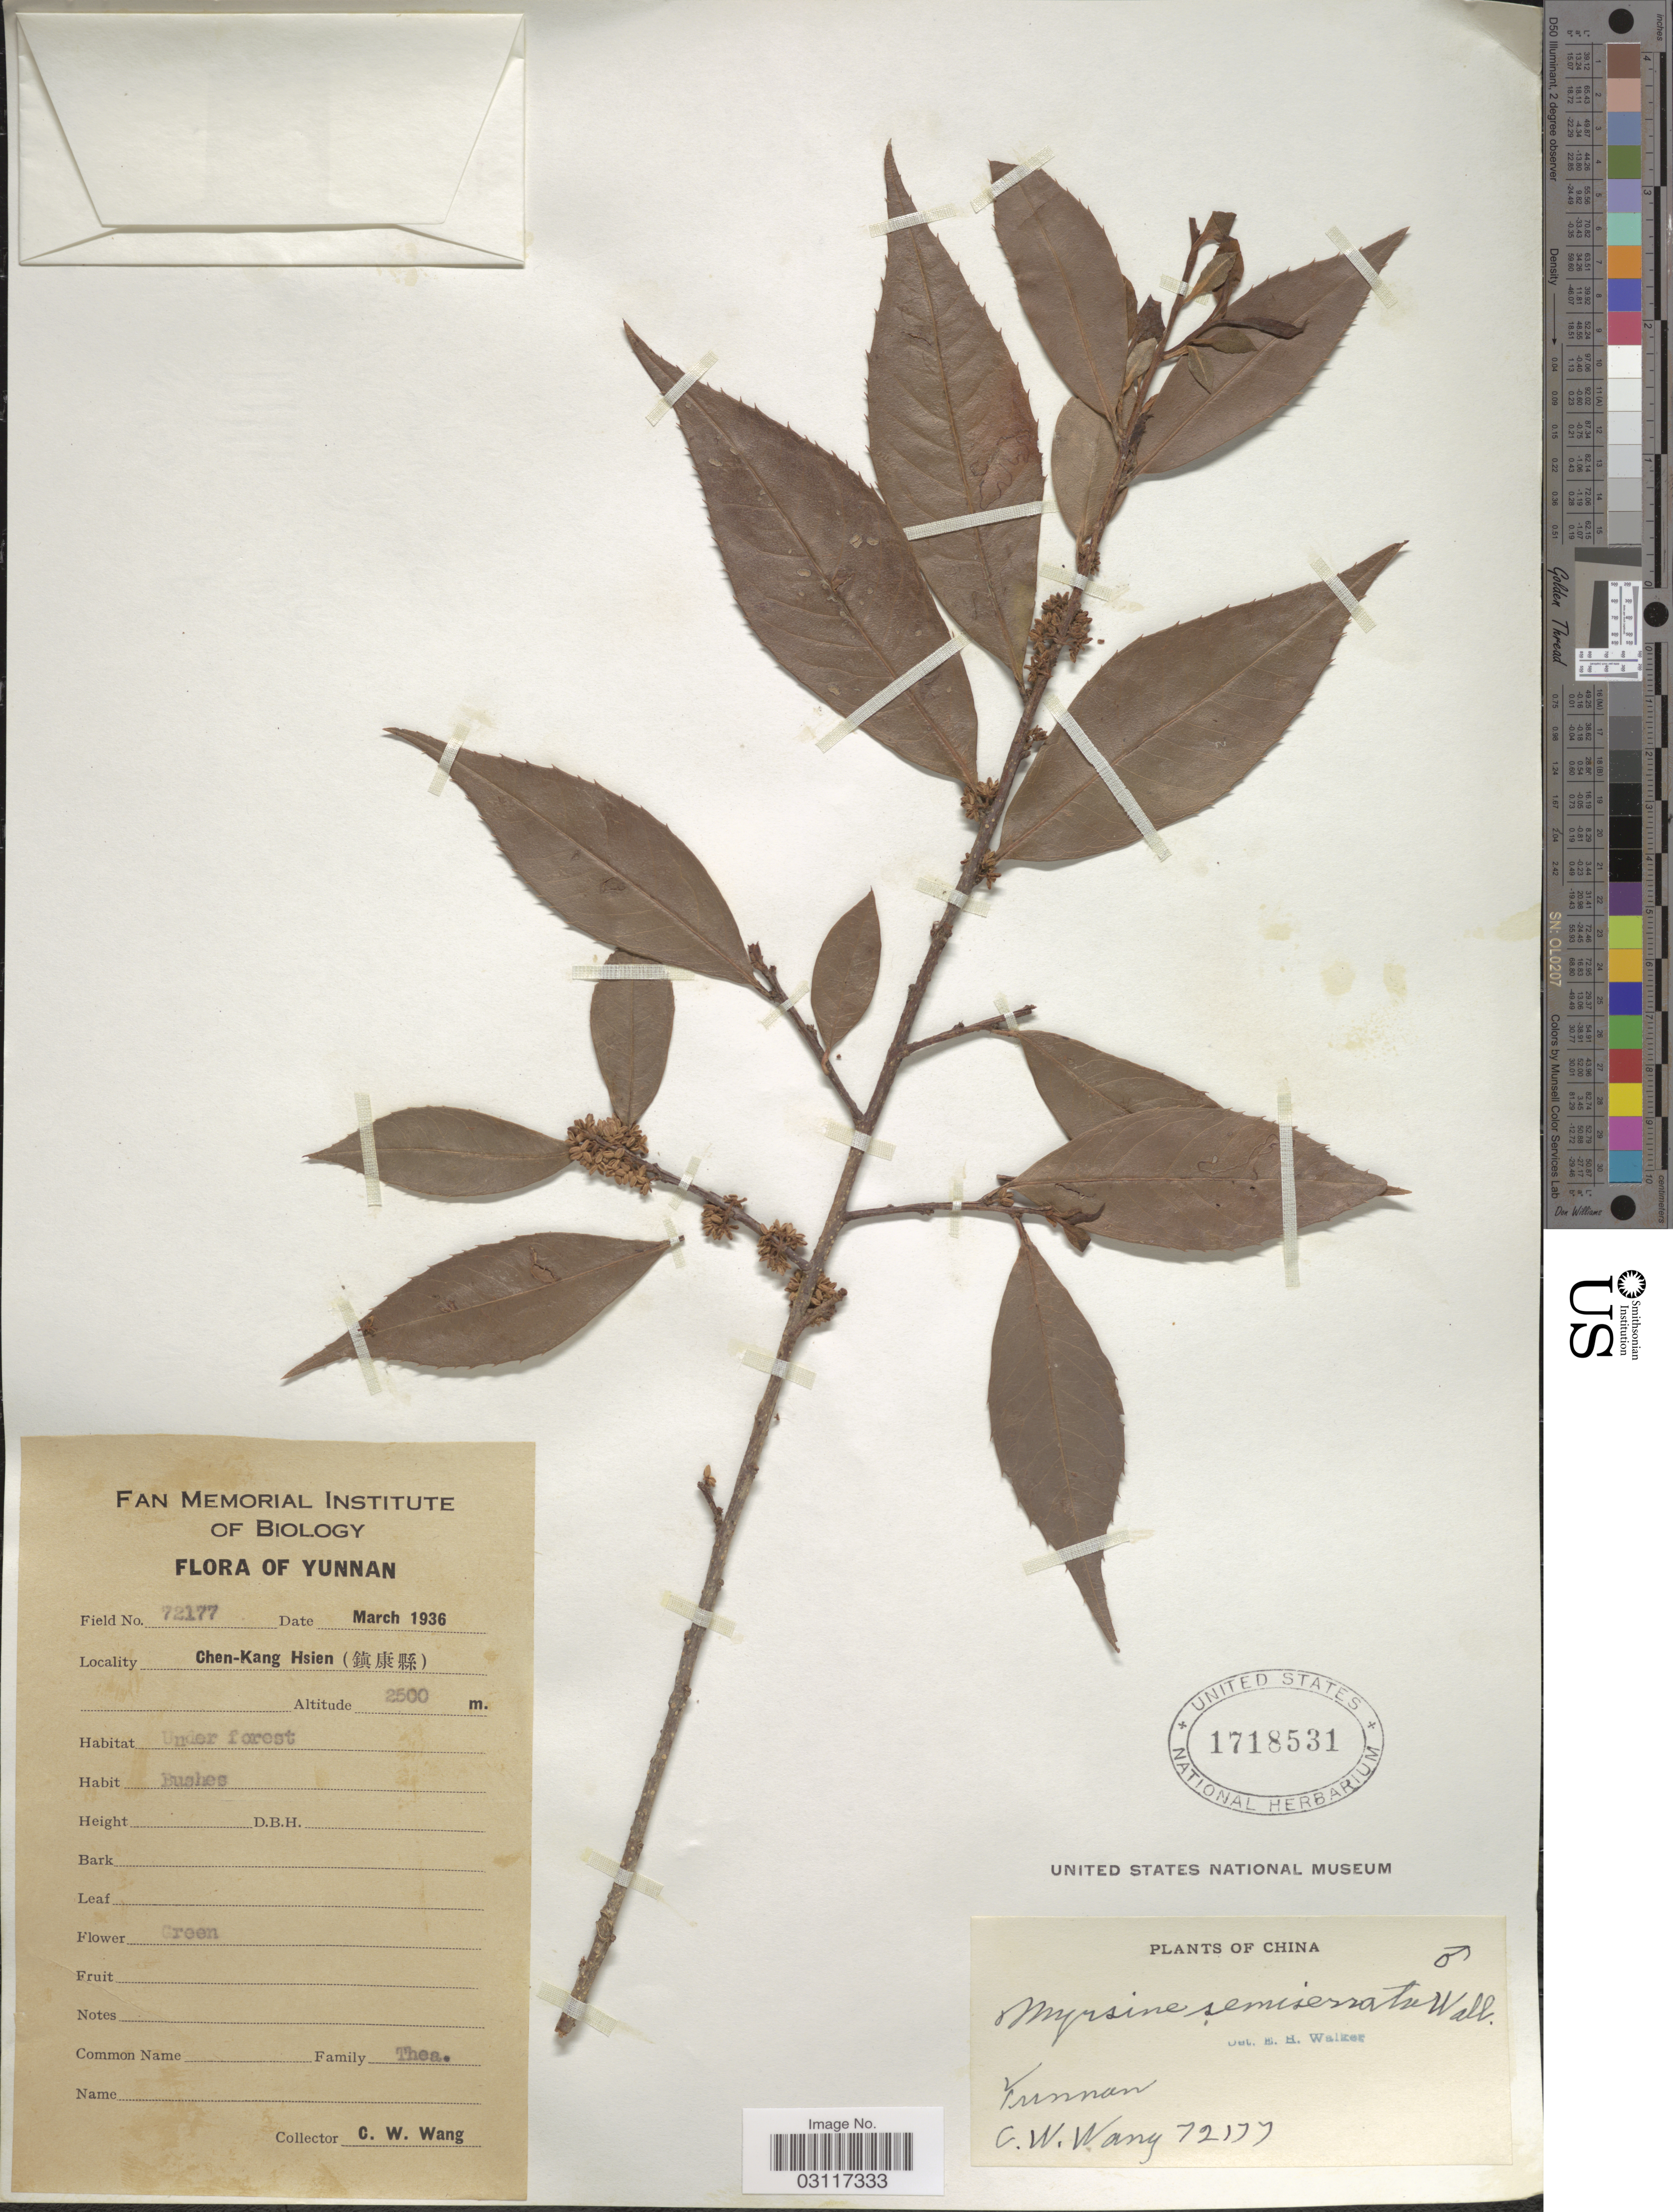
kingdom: Plantae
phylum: Tracheophyta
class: Magnoliopsida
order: Ericales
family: Primulaceae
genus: Myrsine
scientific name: Myrsine semiserrata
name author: Wall.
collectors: C. W. Wang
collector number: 72177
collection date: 1936-03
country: China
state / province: Yunnan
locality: Chen-Kang Hsien.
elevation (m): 2500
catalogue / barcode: US 1718531